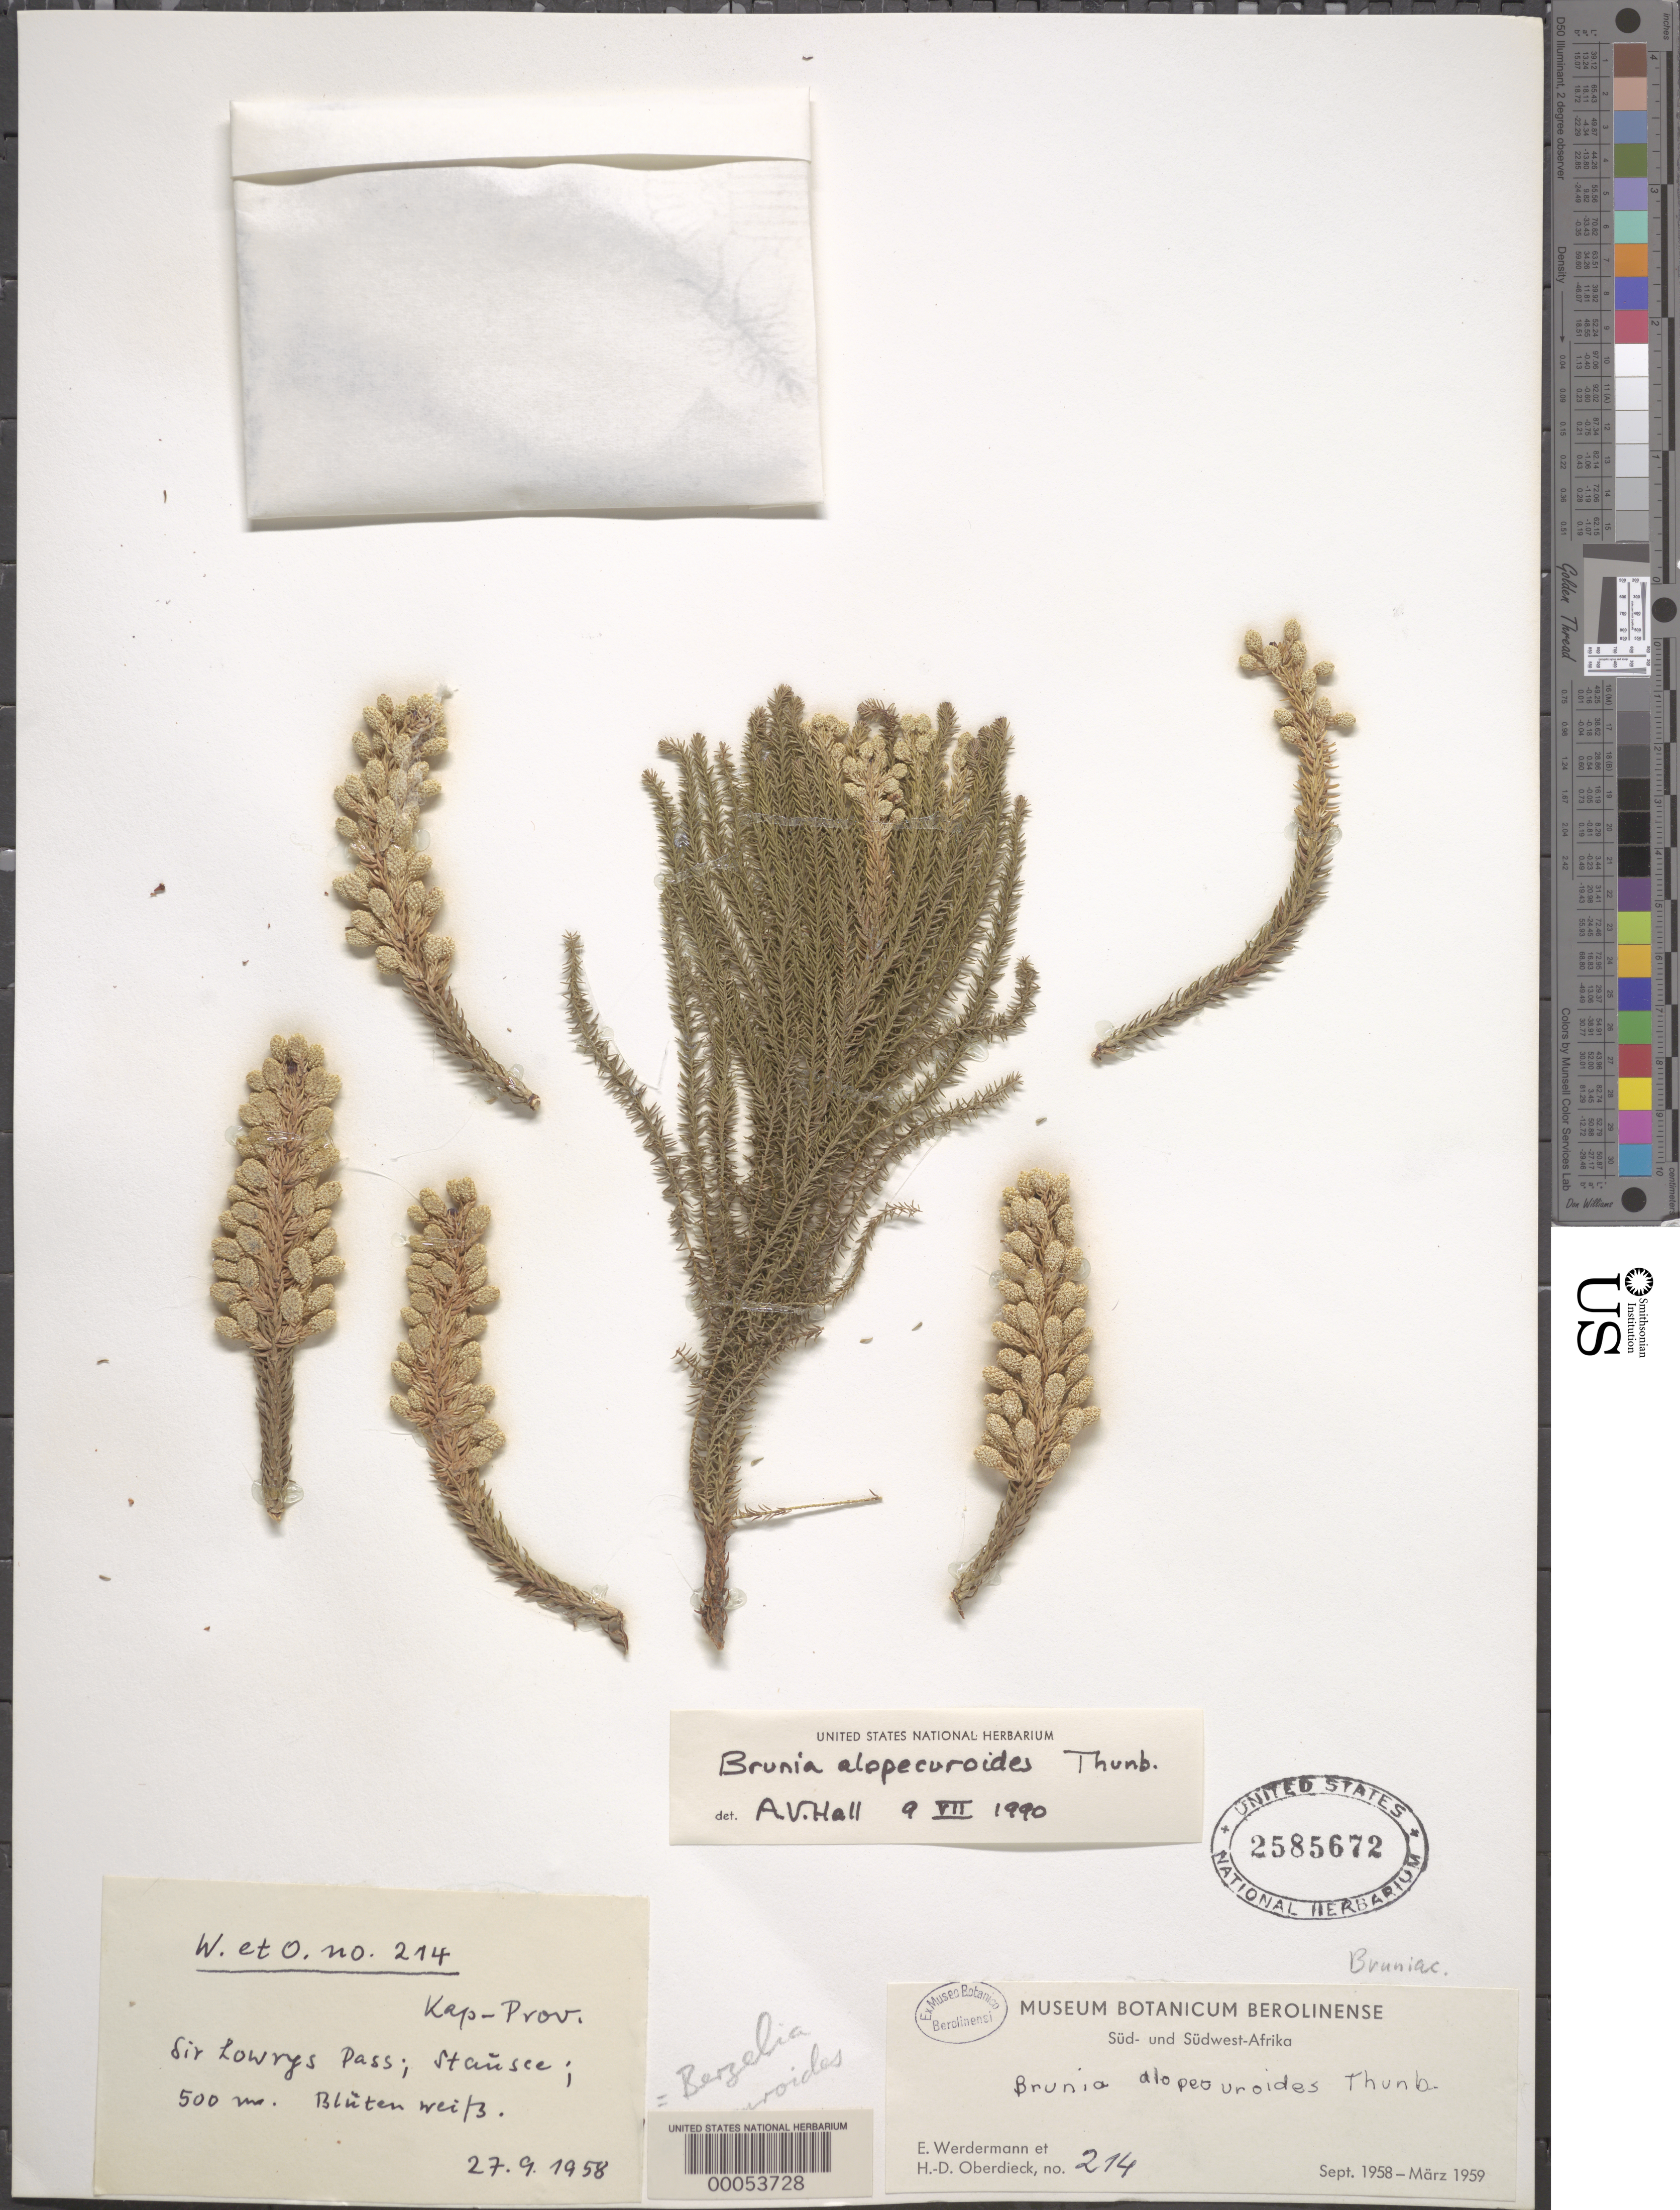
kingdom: Plantae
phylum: Tracheophyta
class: Magnoliopsida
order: Bruniales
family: Bruniaceae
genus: Berzelia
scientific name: Berzelia alopecuroides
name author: (Thunb.) Sond.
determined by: Strong, Mark T., (BOT), Smithsonian Institution - National Museum of Natural History (UNITED STATES)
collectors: E. Werdermann & H. Oberdieck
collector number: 214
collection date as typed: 27 Sep 1958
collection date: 1958-09-27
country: South Africa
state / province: Western Cape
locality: Sir lowry's pass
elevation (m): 500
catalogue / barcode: US 2585672